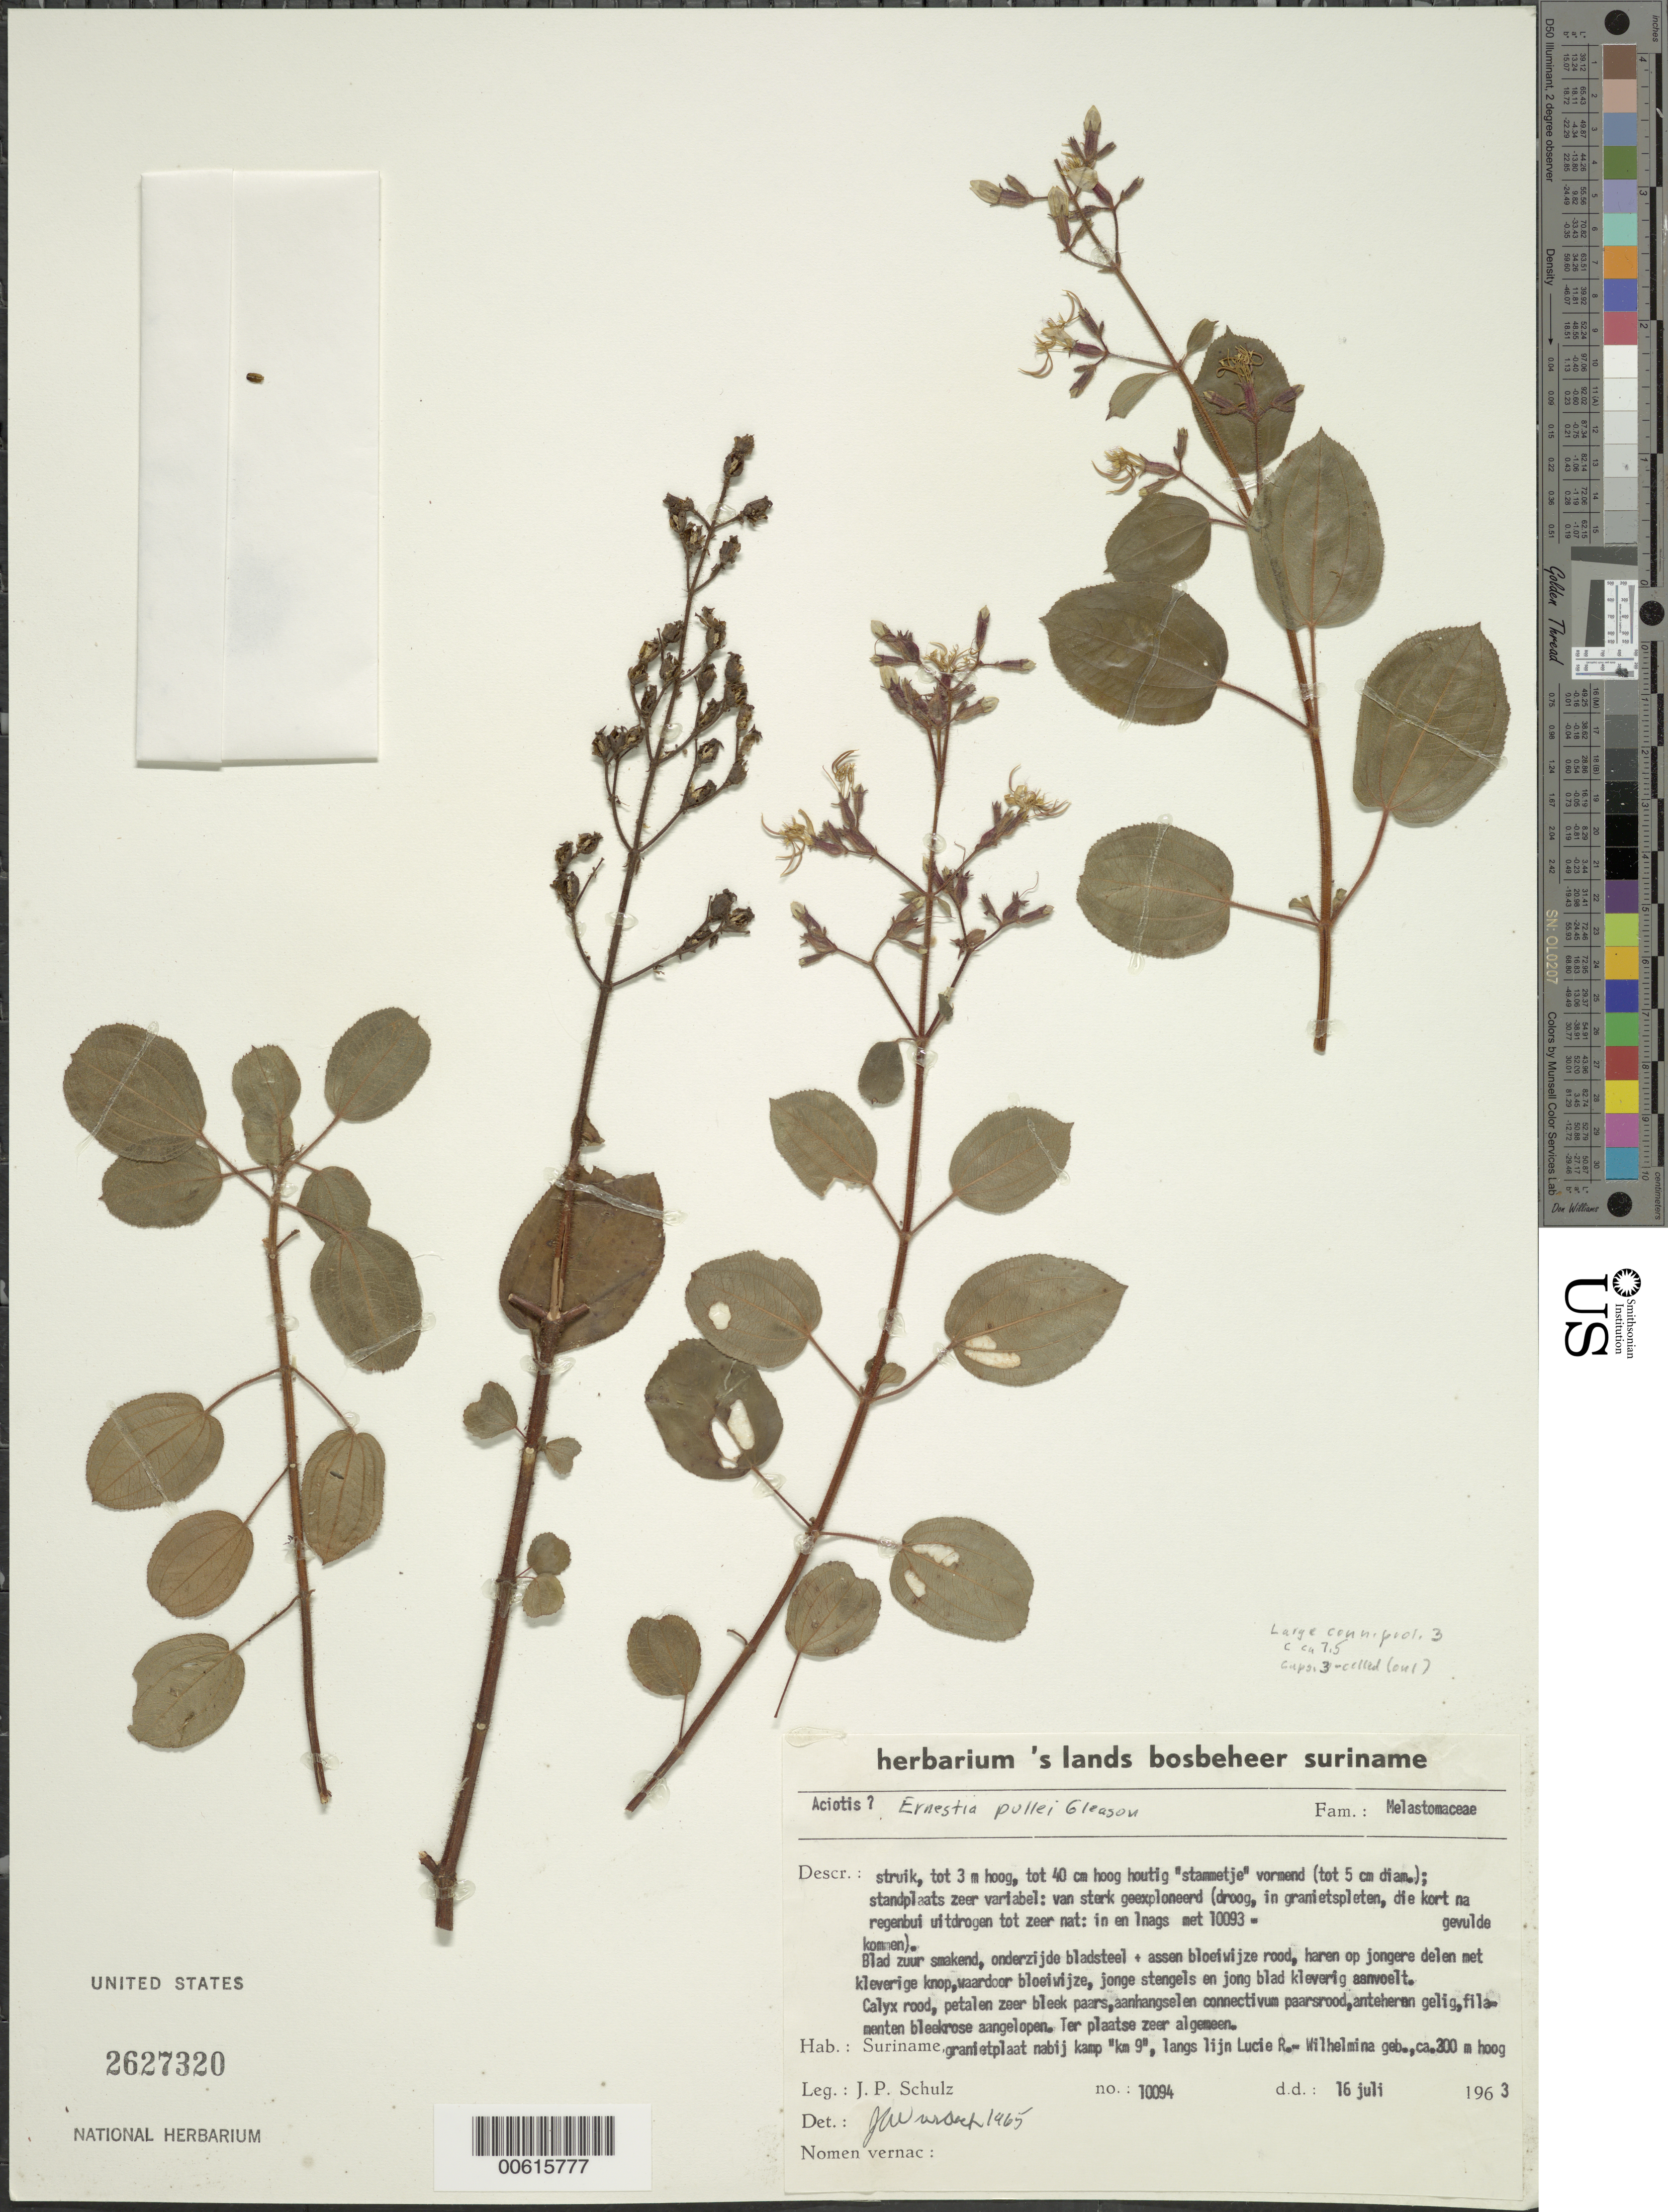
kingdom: Plantae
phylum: Tracheophyta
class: Magnoliopsida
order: Myrtales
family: Melastomataceae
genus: Ernestia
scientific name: Ernestia pullei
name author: Gleason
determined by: Wurdack, John J., (US), US (UNITED STATES)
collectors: J. P. Schulz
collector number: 10094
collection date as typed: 16-Jul-63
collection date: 1963-07-16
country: Suriname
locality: Wilhelminagebergte (Wilhelmina Mts.), Lucie R., granietplaat nabij kamp "km 9"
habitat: Stand plaats zer variabel: van sterk geexploneerd (droog, in granietspleten, die kort na regenbui uitdrogen tot zeer nat: in en lnags met 10093…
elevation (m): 300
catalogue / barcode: US 2627320